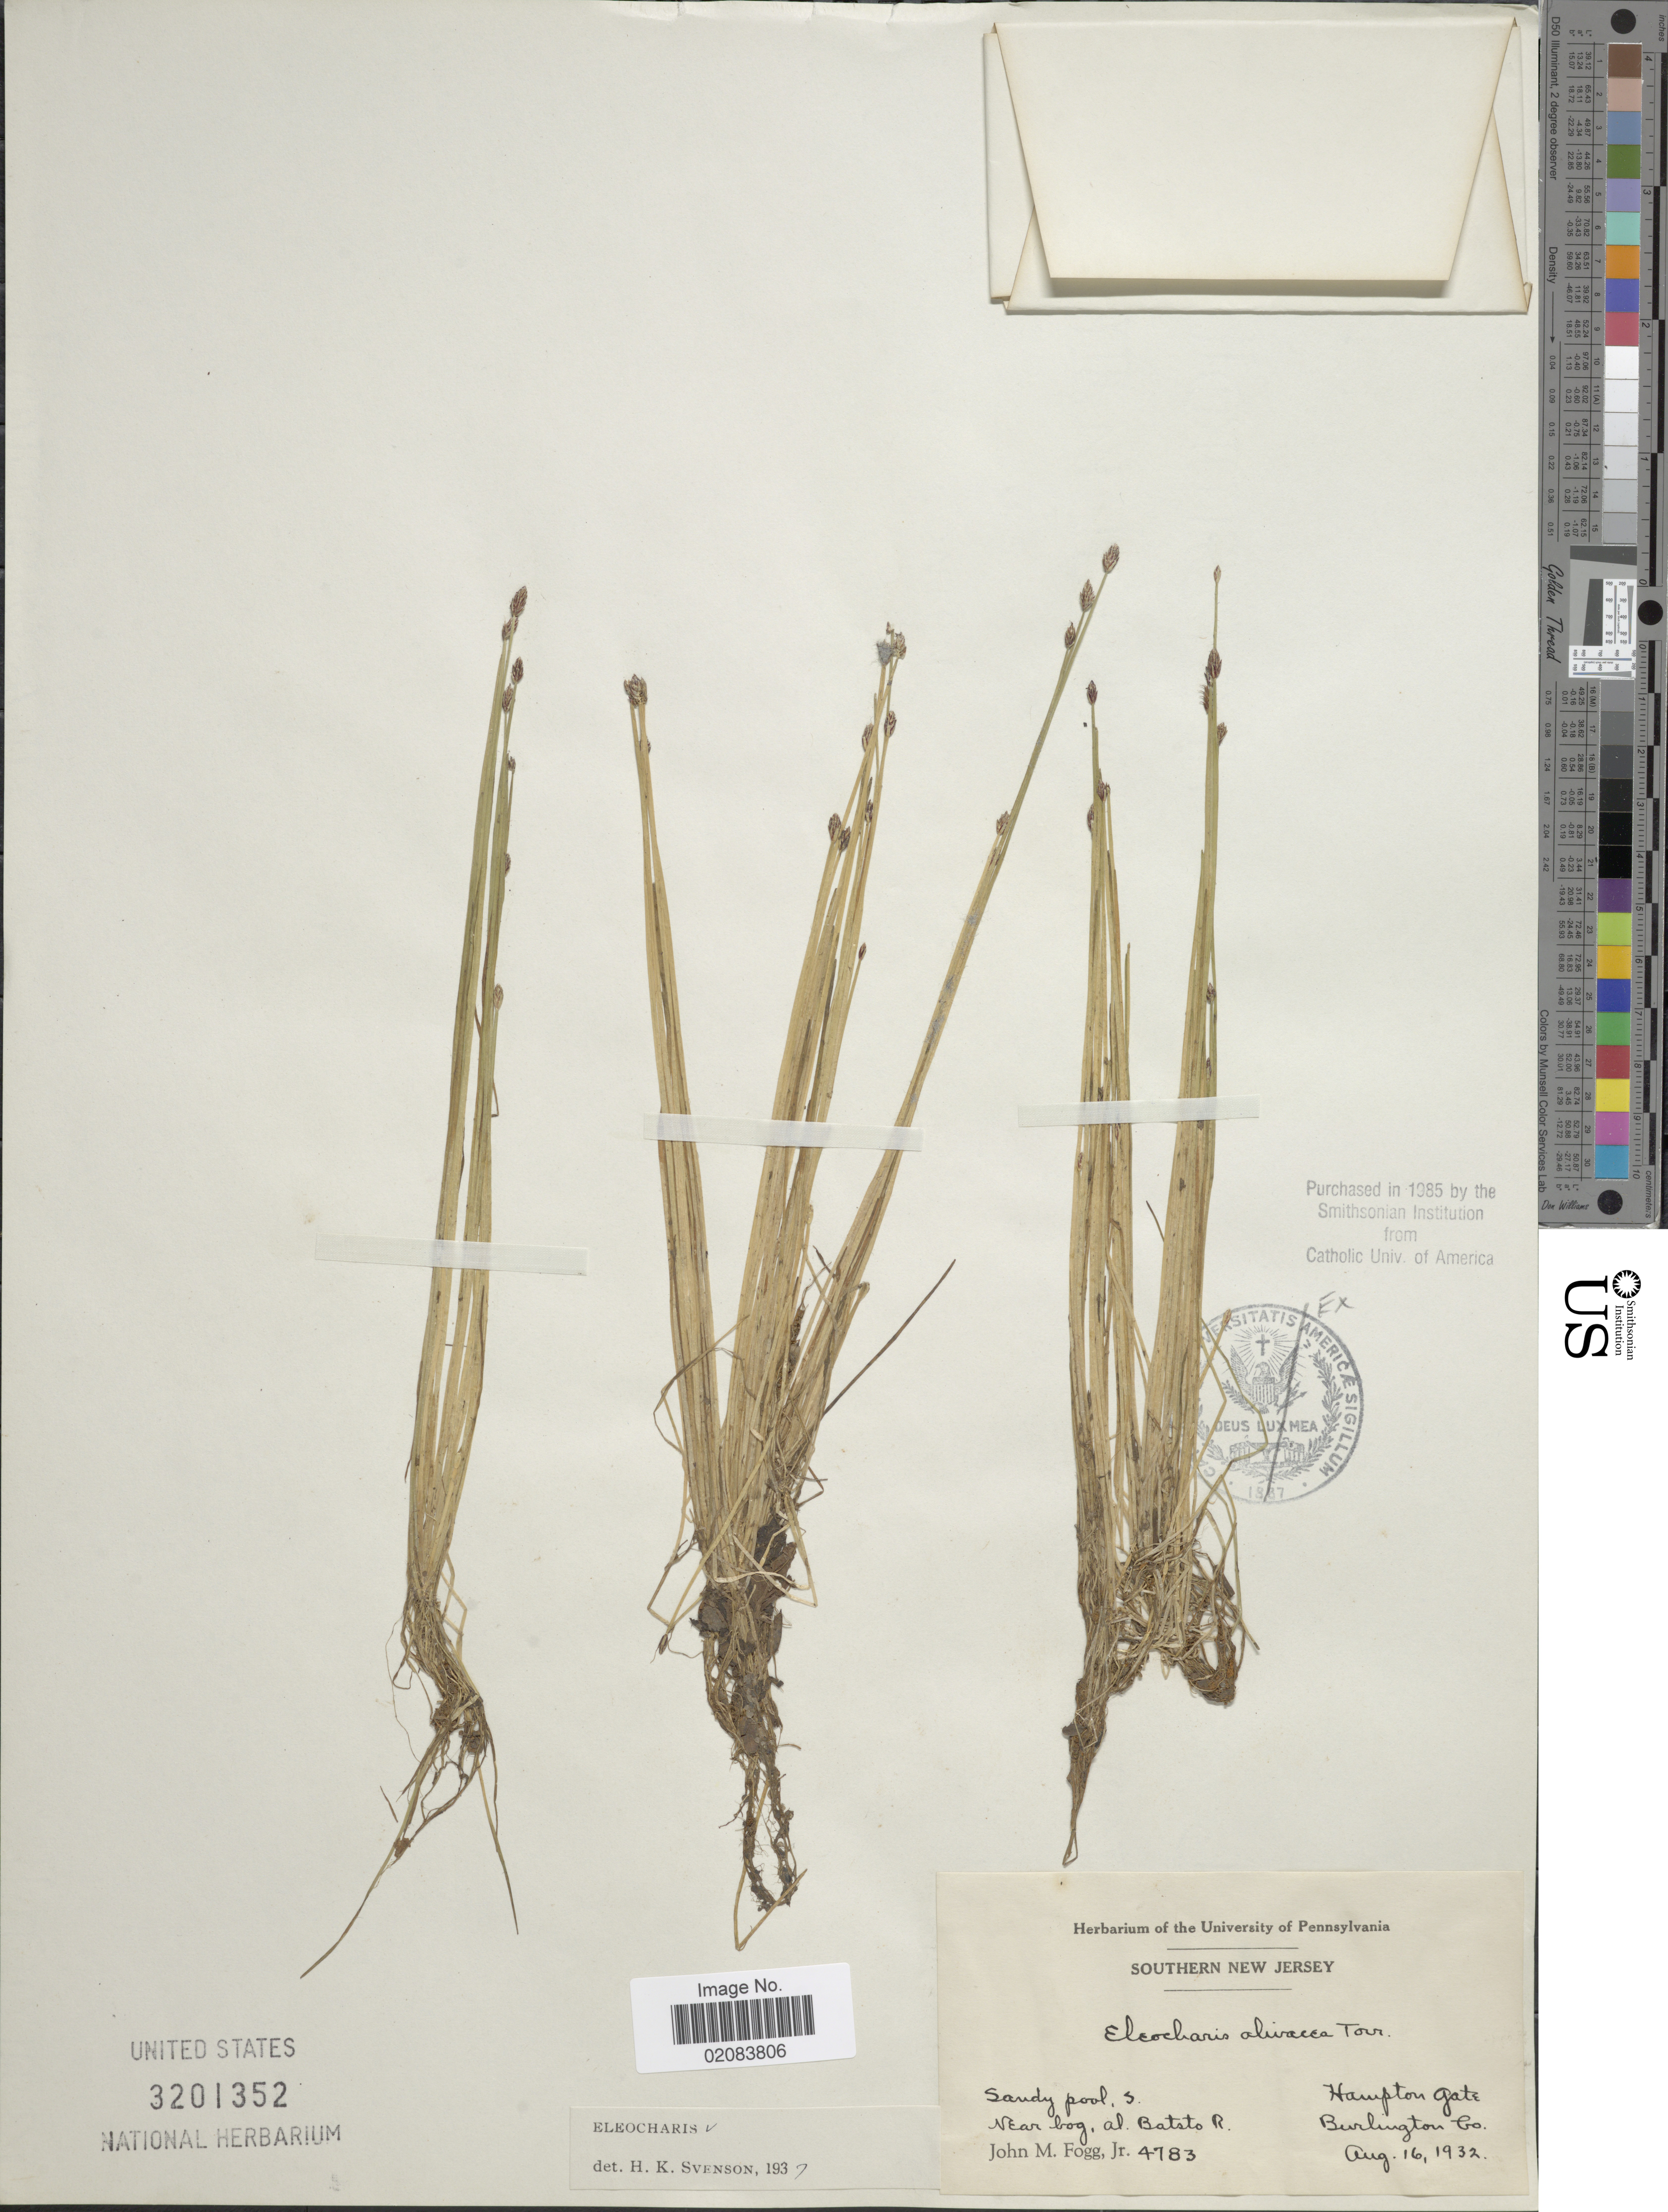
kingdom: Plantae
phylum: Tracheophyta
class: Liliopsida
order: Poales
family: Cyperaceae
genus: Eleocharis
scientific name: Eleocharis olivacea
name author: Torr.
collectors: J. Fogg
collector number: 4783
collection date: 1932-08-16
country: United States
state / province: New Jersey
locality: Southern New Jersey. al Batsto R. Hampton Gate. Burlington Co.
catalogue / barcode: US 3201352